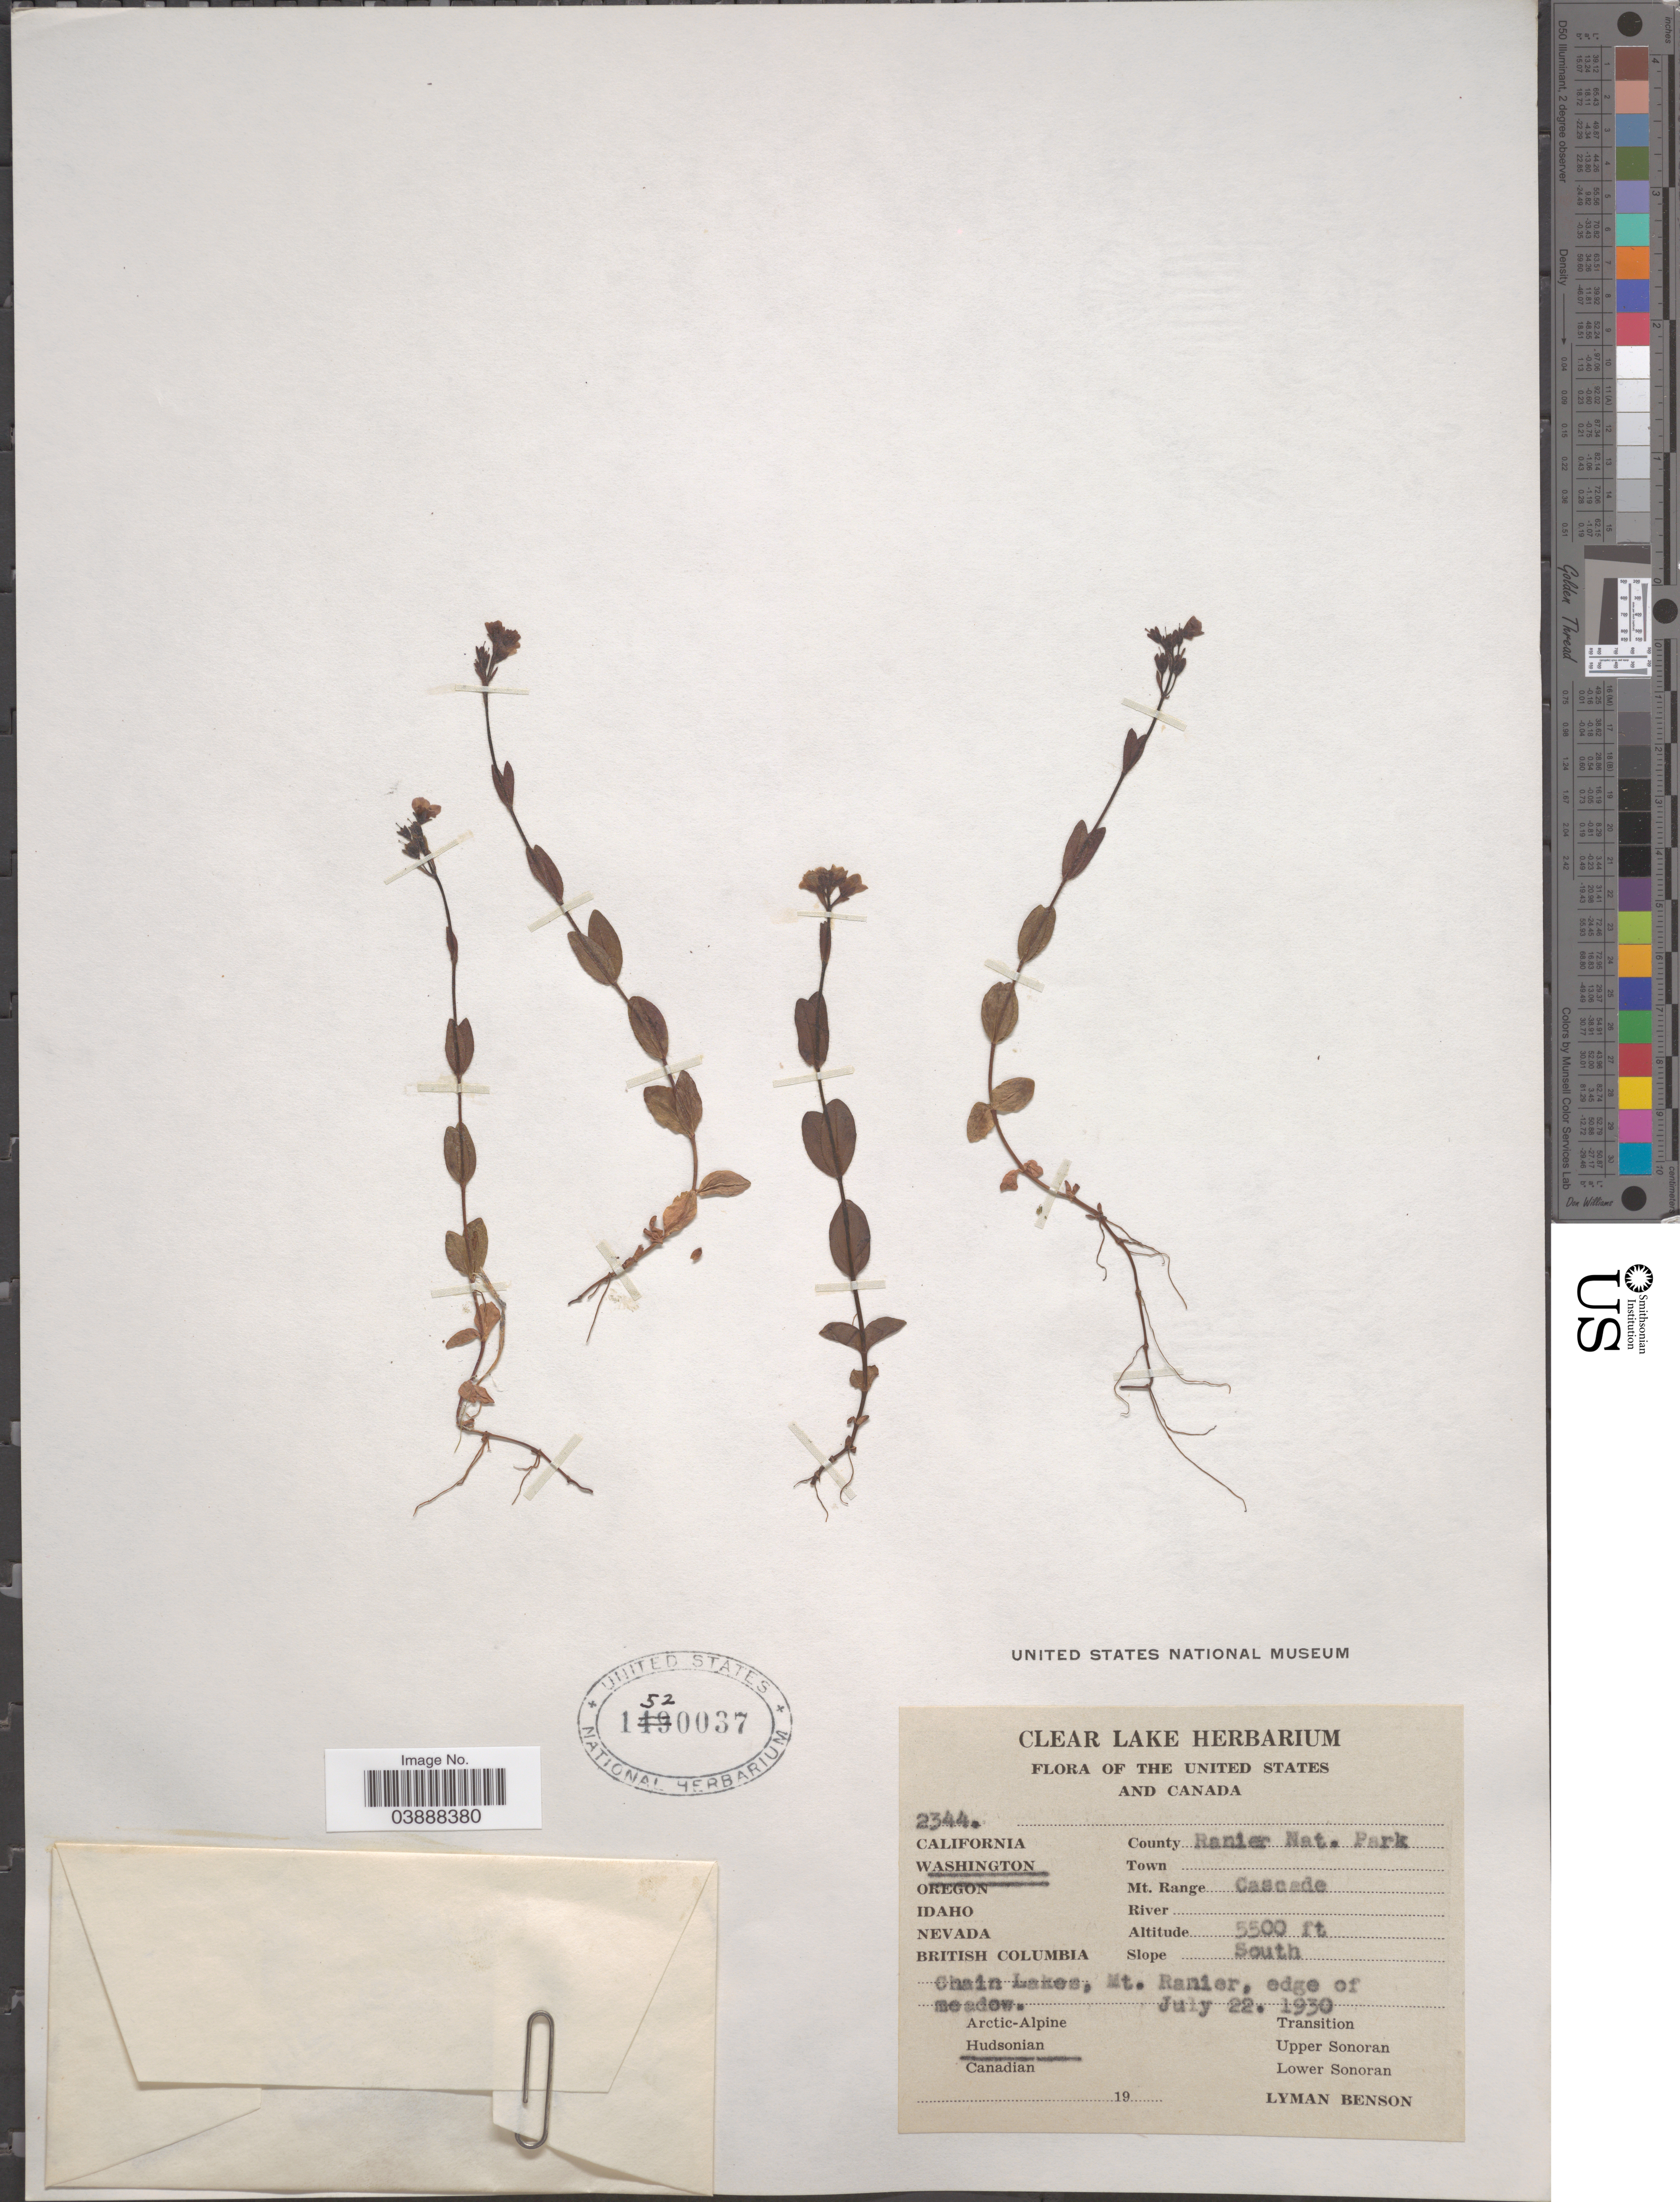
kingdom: Plantae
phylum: Tracheophyta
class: Magnoliopsida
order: Lamiales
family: Plantaginaceae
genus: Veronica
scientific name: Veronica wormskjoldii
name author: Roem. & Schult.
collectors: L. D. Benson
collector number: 2344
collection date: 1930-07-22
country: United States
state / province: Washington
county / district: Lewis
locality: Ranier Nat. Park. Mt. Range Cascade. Slope South. Chain Lakes, Mt. Ranier. Hudsonian.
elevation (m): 1676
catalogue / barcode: US 1520037